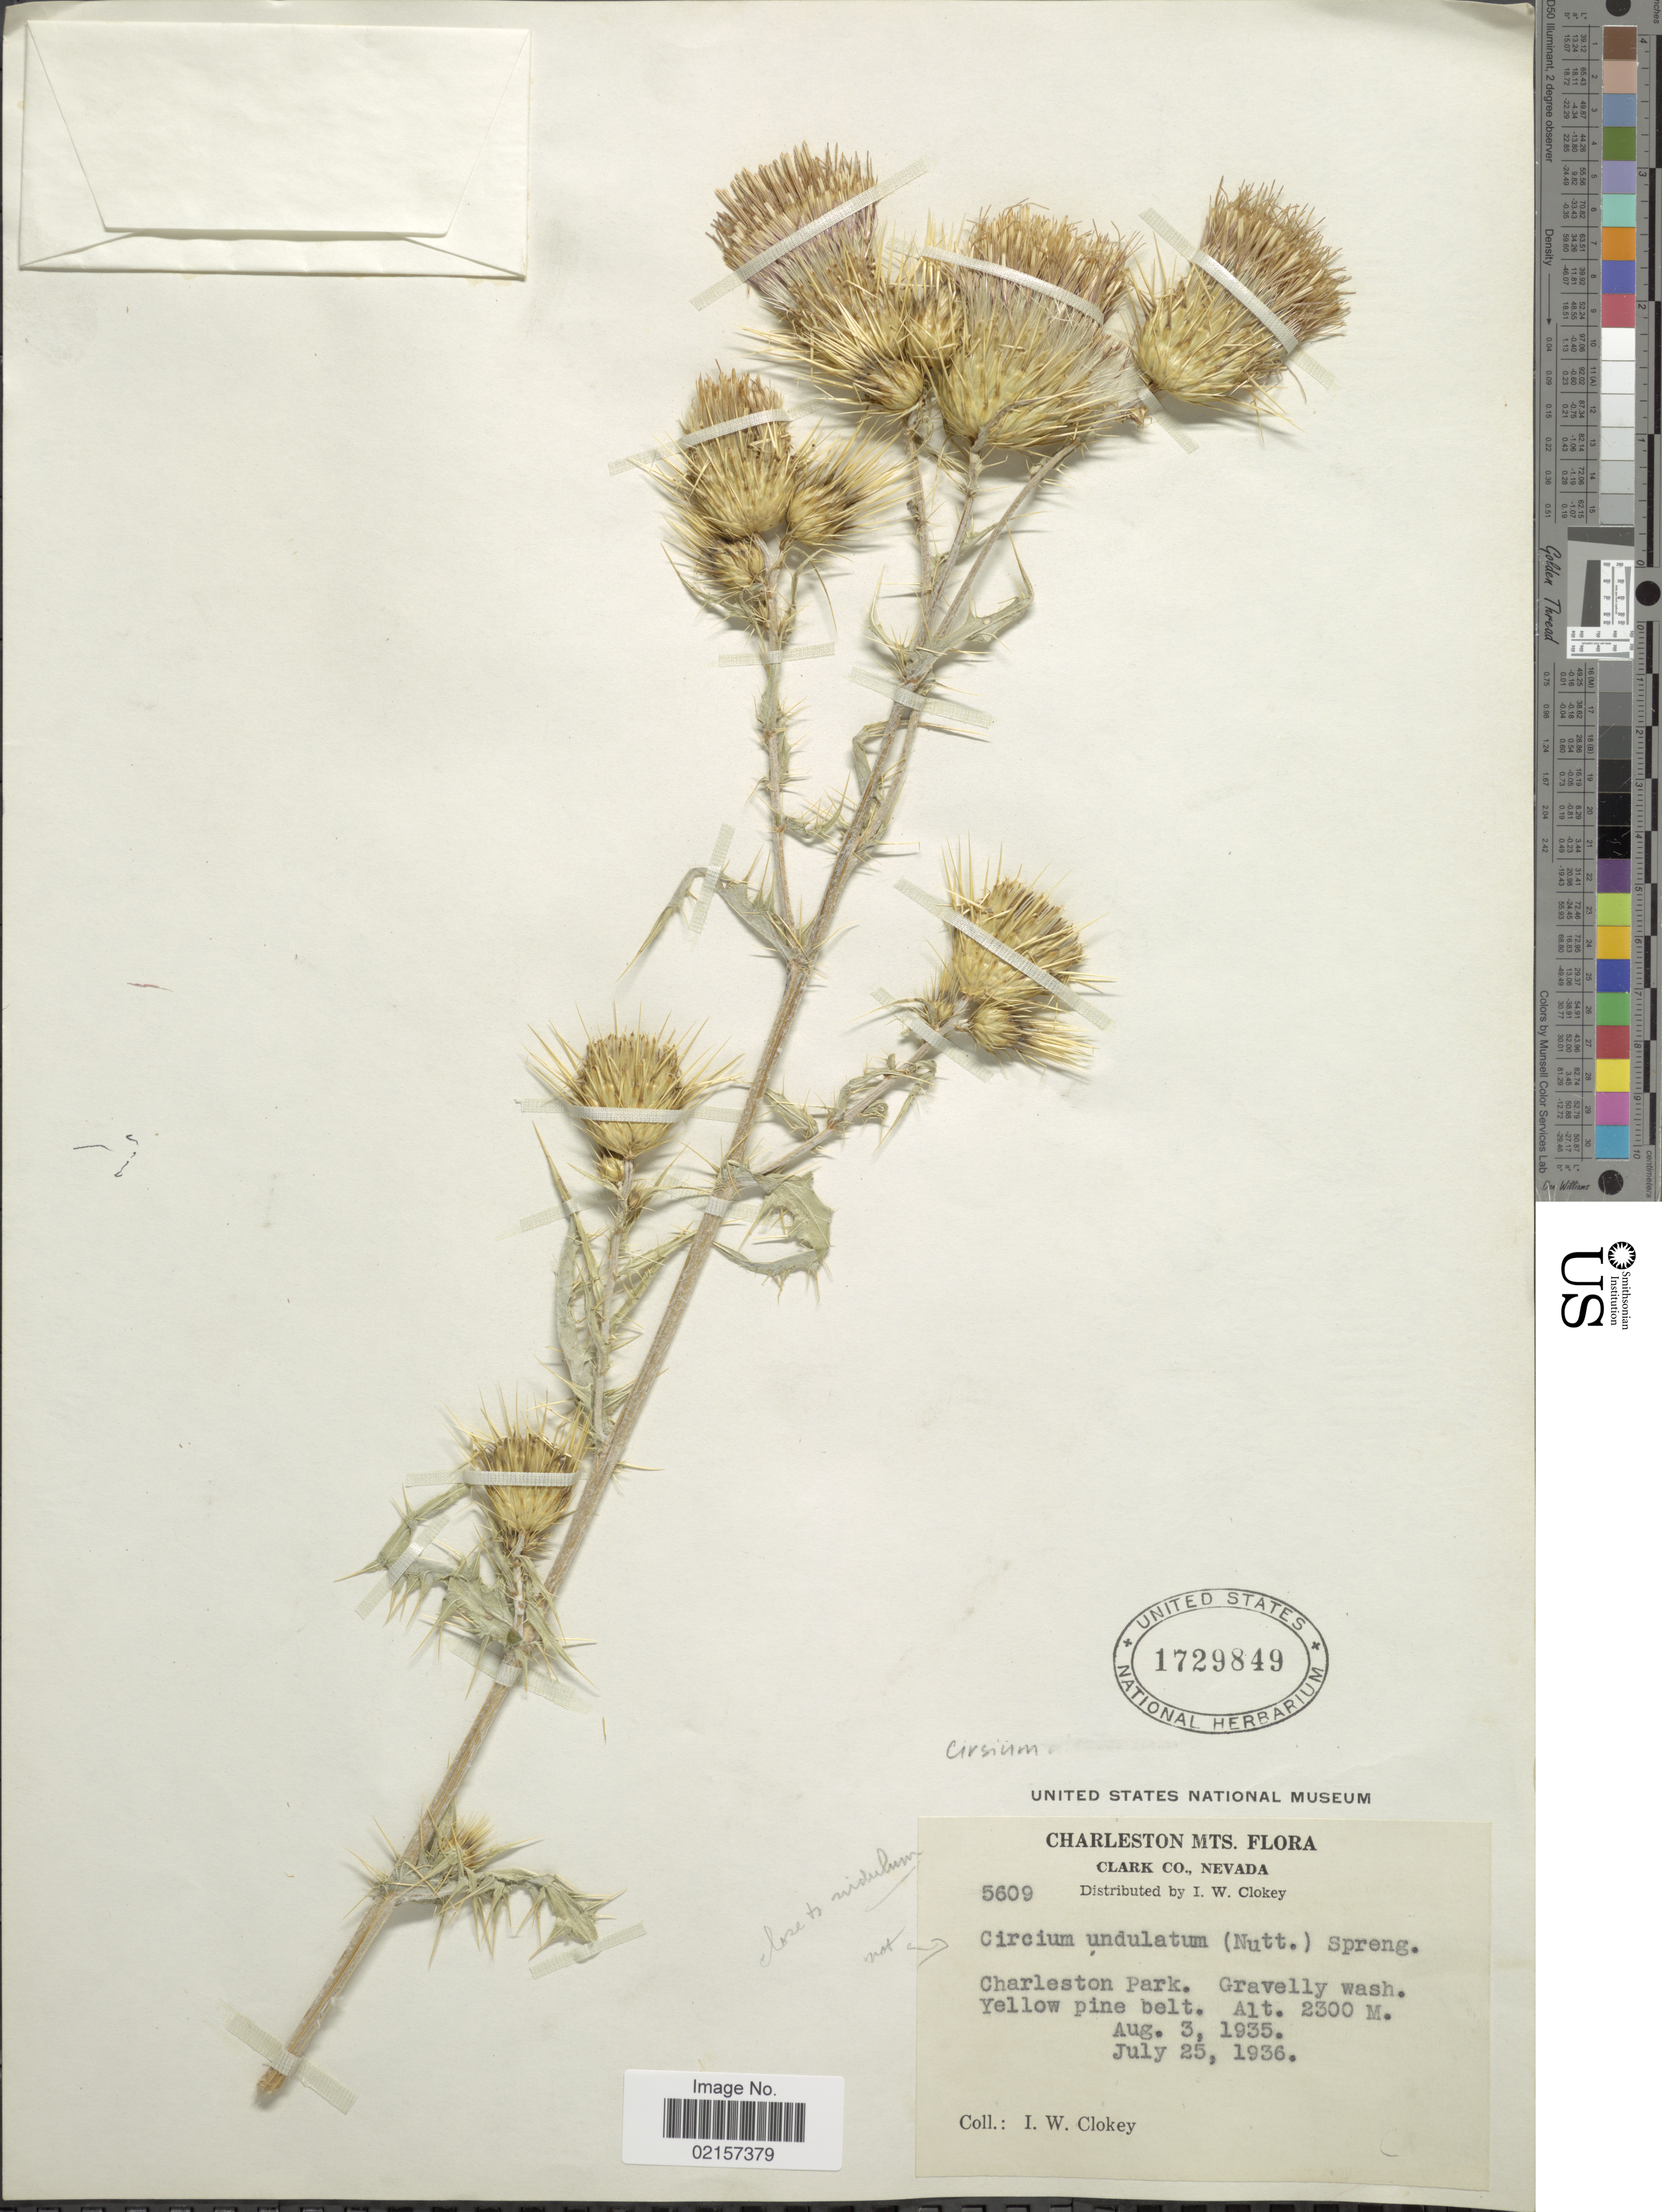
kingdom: Plantae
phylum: Tracheophyta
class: Magnoliopsida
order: Asterales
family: Asteraceae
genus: Cirsium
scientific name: Cirsium arizonicum var. arizonicum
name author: (A. Gray) Petr.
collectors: I. W. Clokey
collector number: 5609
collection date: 1935-08-03/1936-07-25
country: United States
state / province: Nevada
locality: Charleston Mts., Clark Co., Charleston Park, gravelly wash, Yellow pine belt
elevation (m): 2300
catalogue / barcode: US 1729849